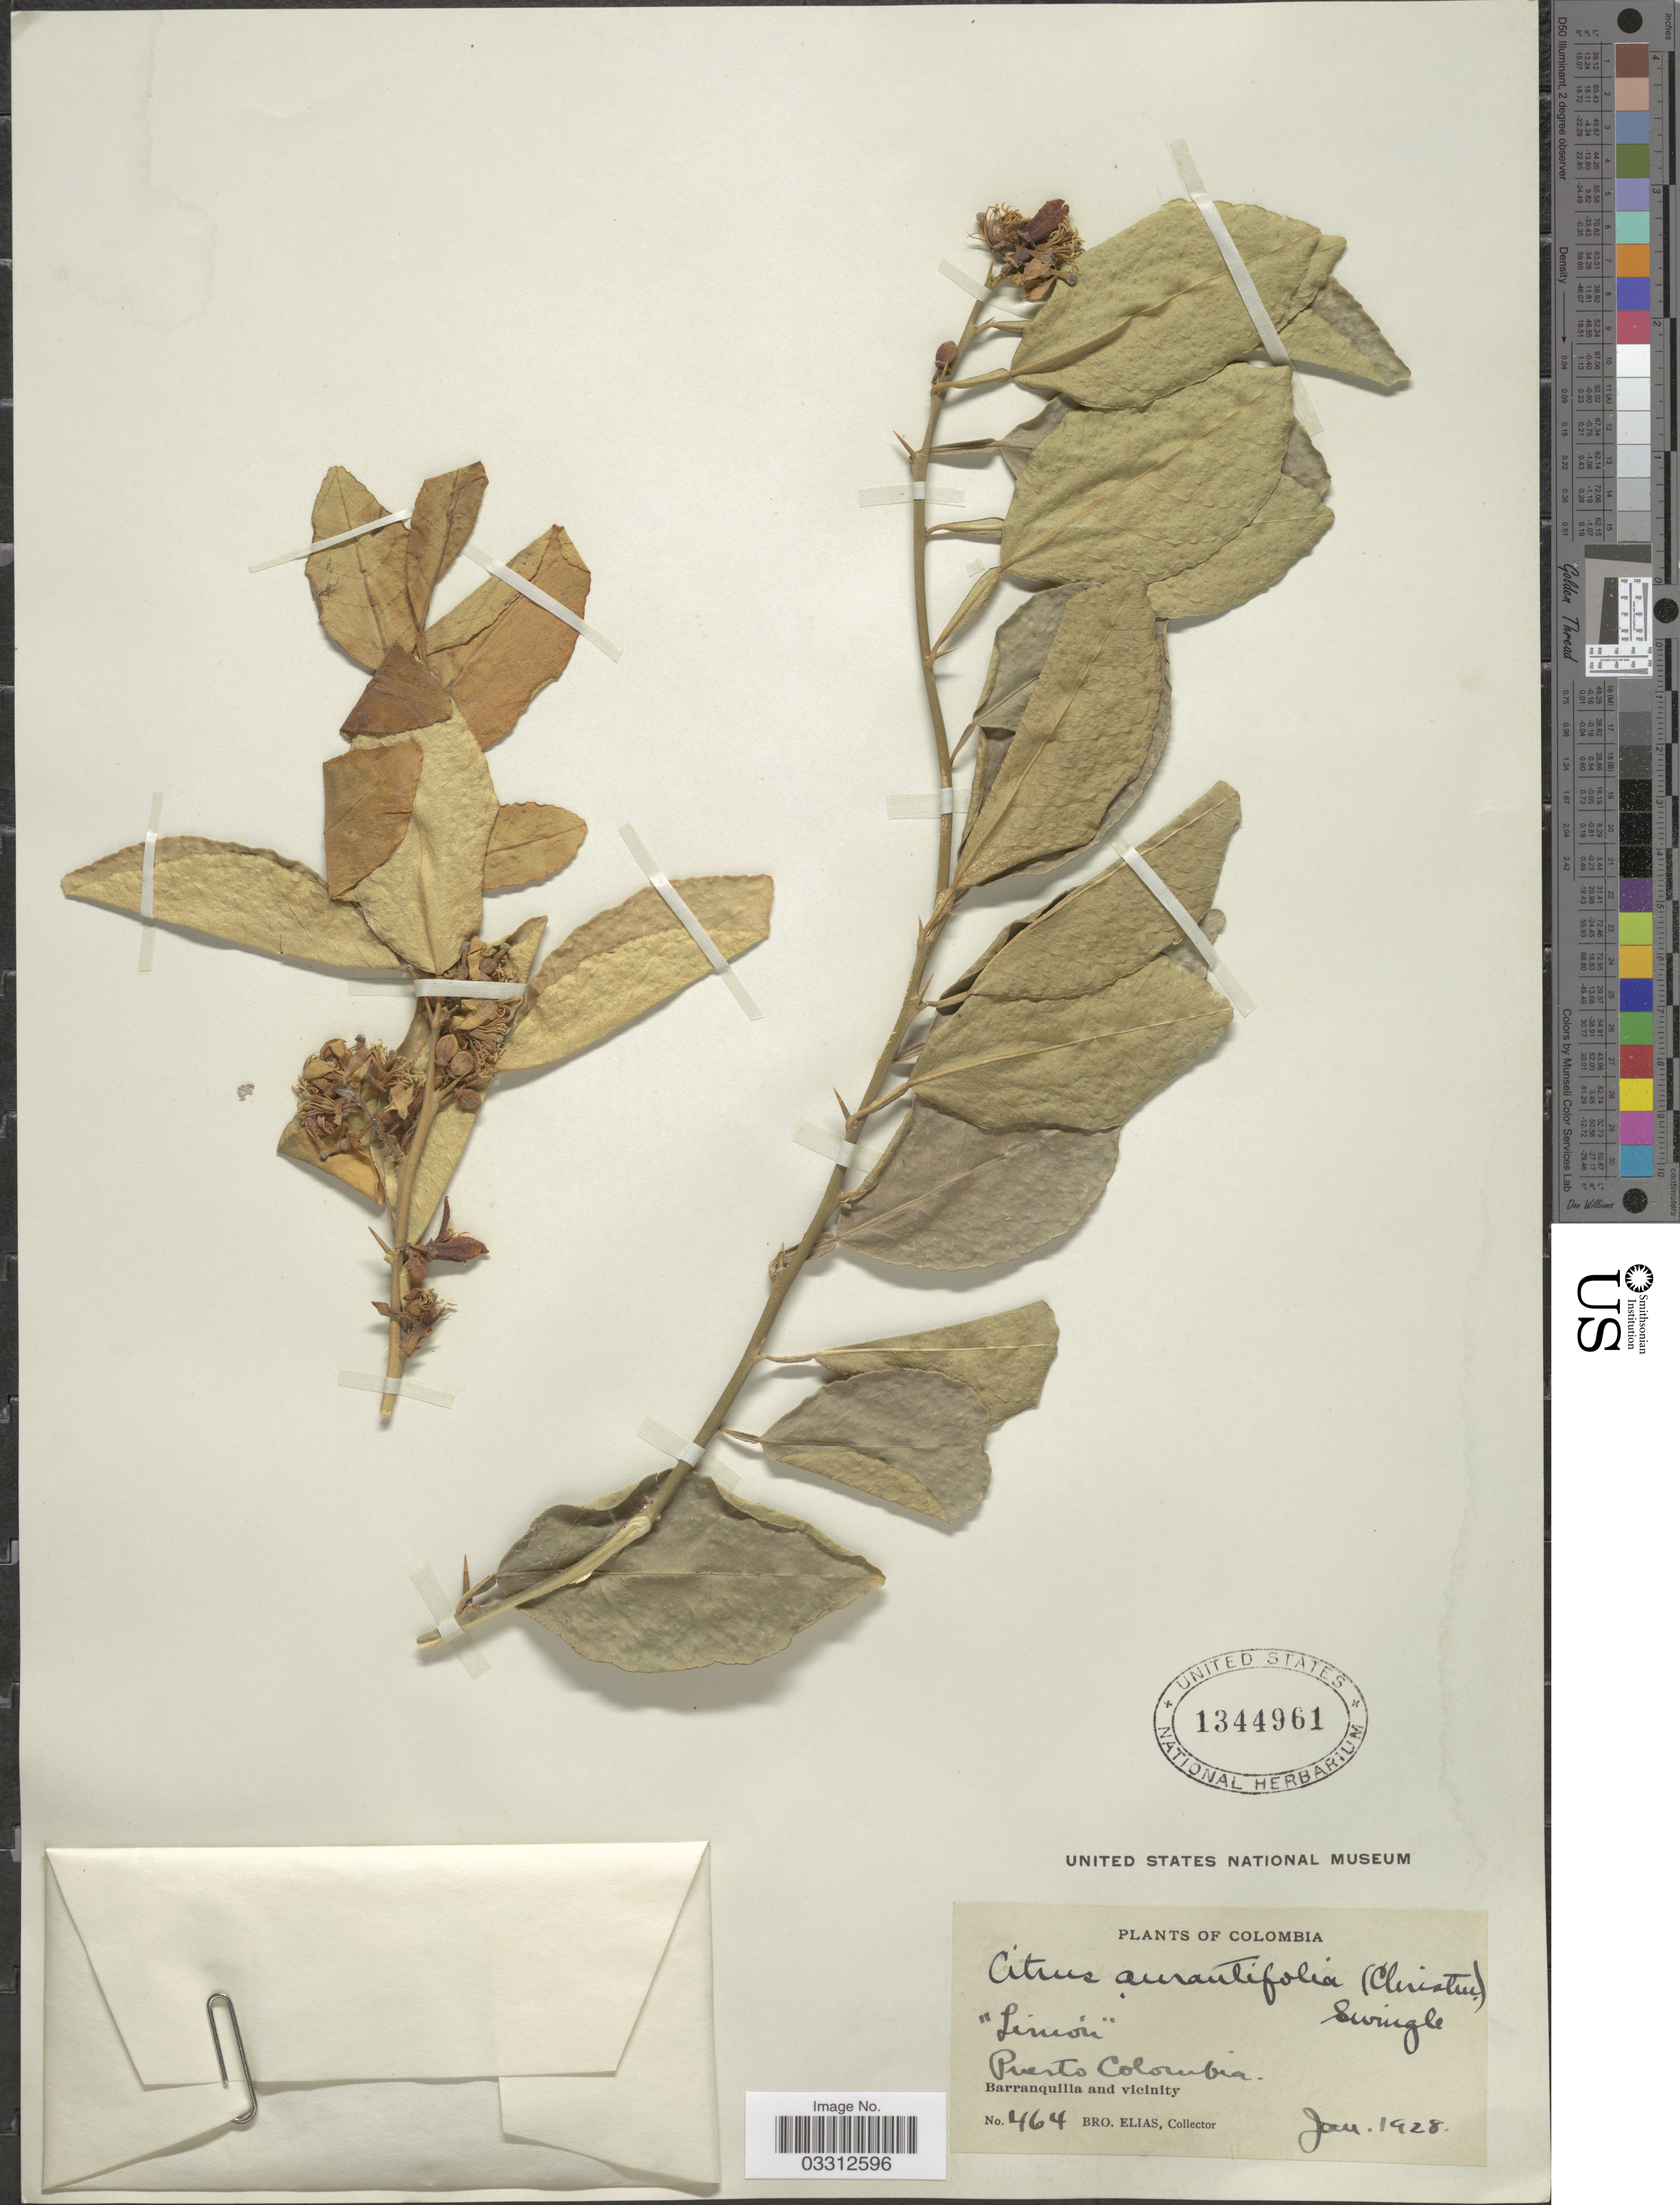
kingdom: Plantae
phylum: Tracheophyta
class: Magnoliopsida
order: Sapindales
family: Rutaceae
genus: Citrus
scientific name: Citrus x aurantifolia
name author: (Christm.) Swingle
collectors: Bro. Elias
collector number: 464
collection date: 1928-01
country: Colombia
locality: Puerto Colombia. Barranquilla and vicinity.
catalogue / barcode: US 1344961